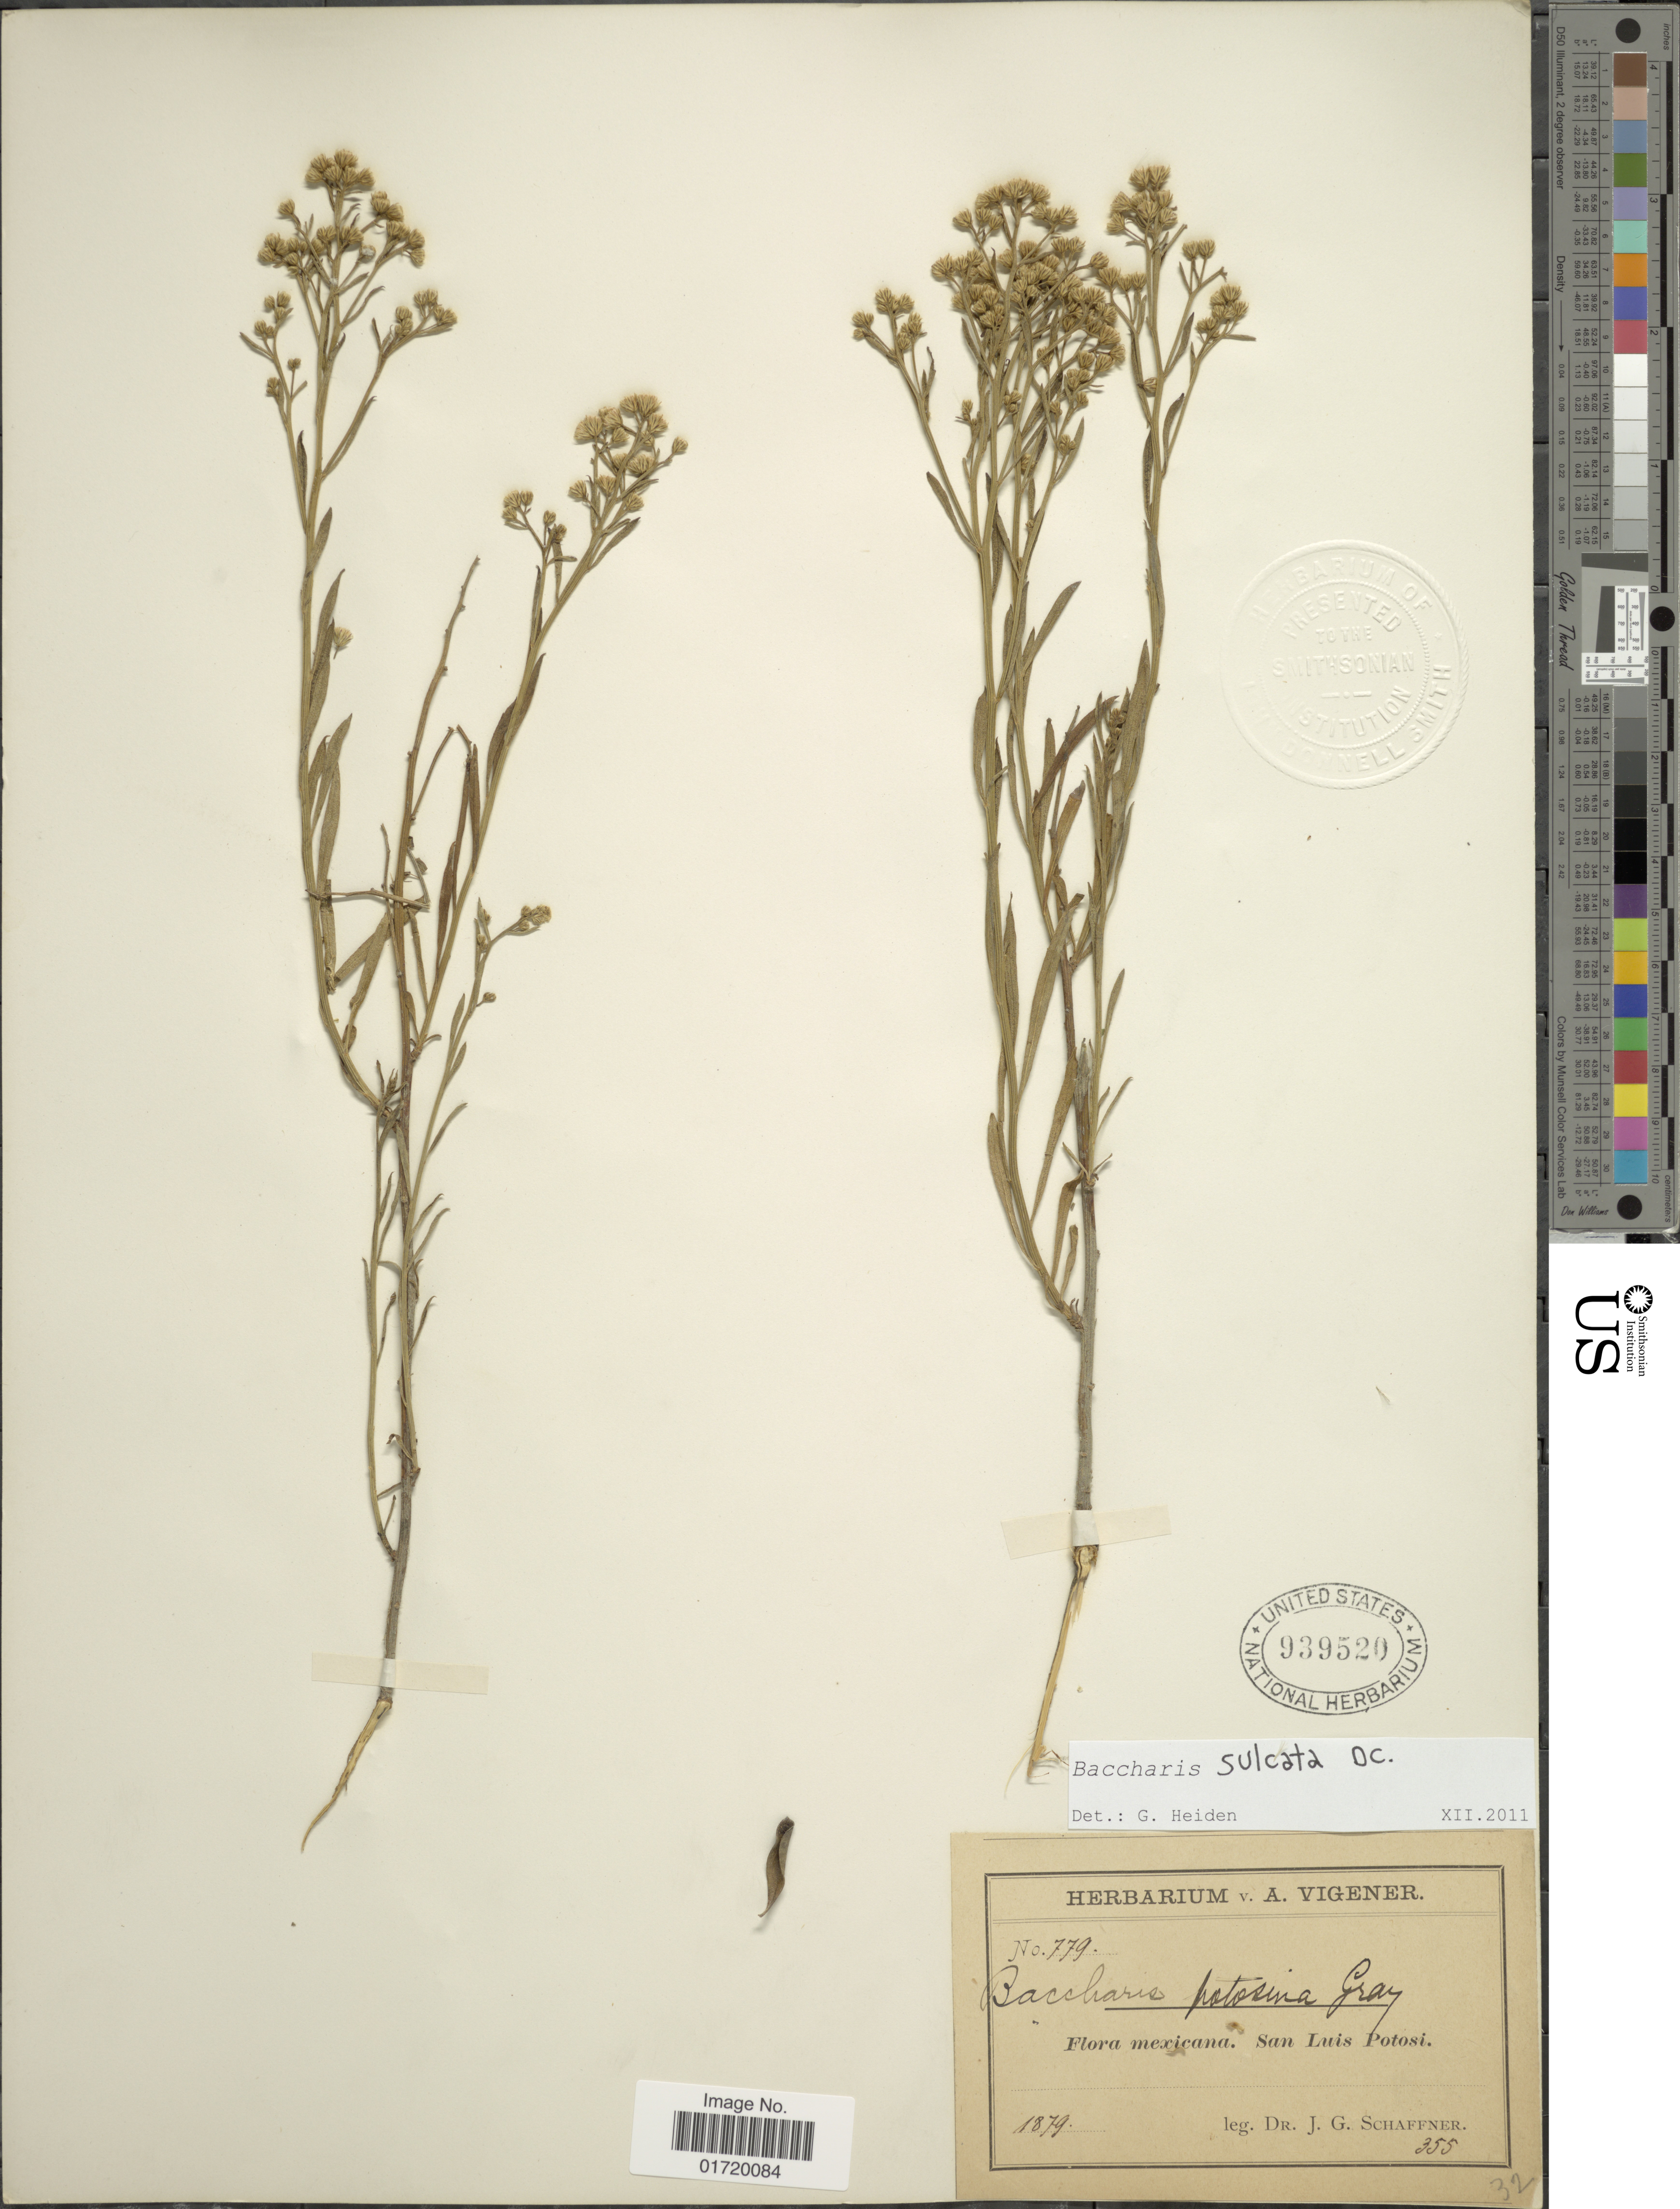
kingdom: Plantae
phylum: Tracheophyta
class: Magnoliopsida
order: Asterales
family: Asteraceae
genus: Baccharis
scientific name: Baccharis sulcata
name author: DC.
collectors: J. G. Schaffner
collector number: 779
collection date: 1879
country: Mexico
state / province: San Luis Potosí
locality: Mexicana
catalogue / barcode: US 939520